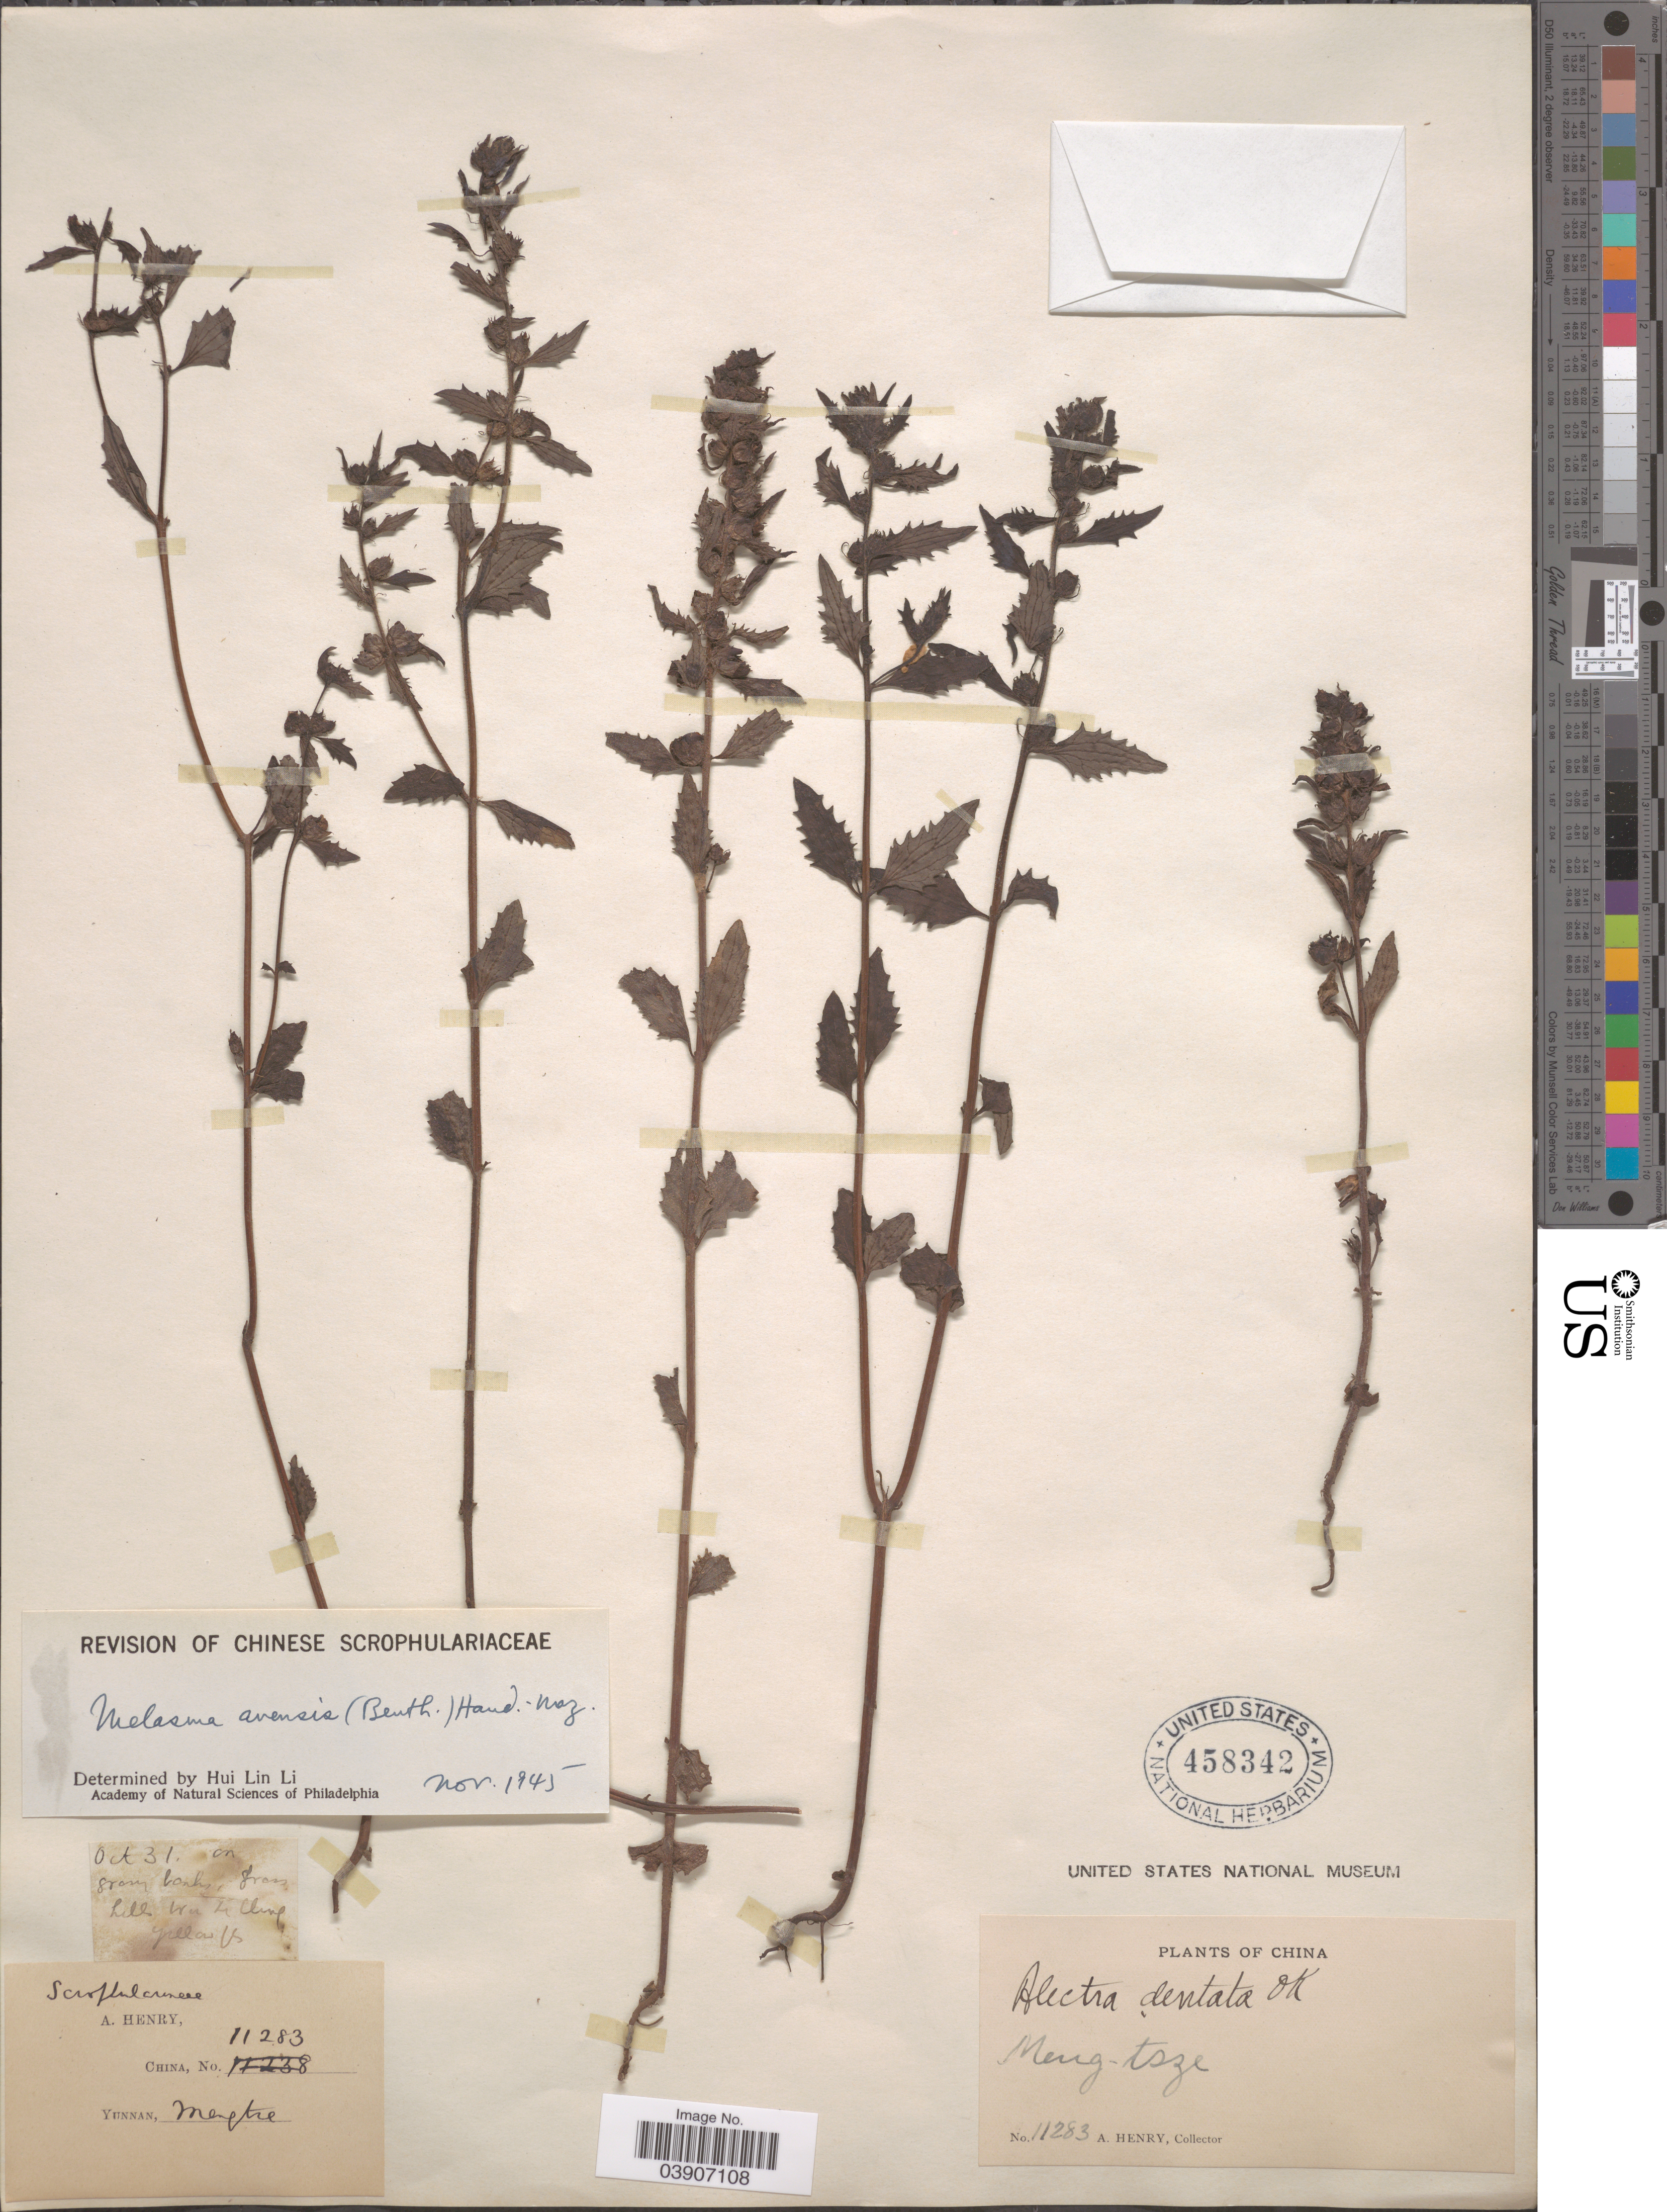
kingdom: Plantae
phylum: Tracheophyta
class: Magnoliopsida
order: Lamiales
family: Orobanchaceae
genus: Melasma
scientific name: Melasma avense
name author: (Benth.) Pennell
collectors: A. Henry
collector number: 11283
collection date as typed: Oct 31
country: China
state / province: Yunnan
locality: Meng-tsze.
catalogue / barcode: US 458342